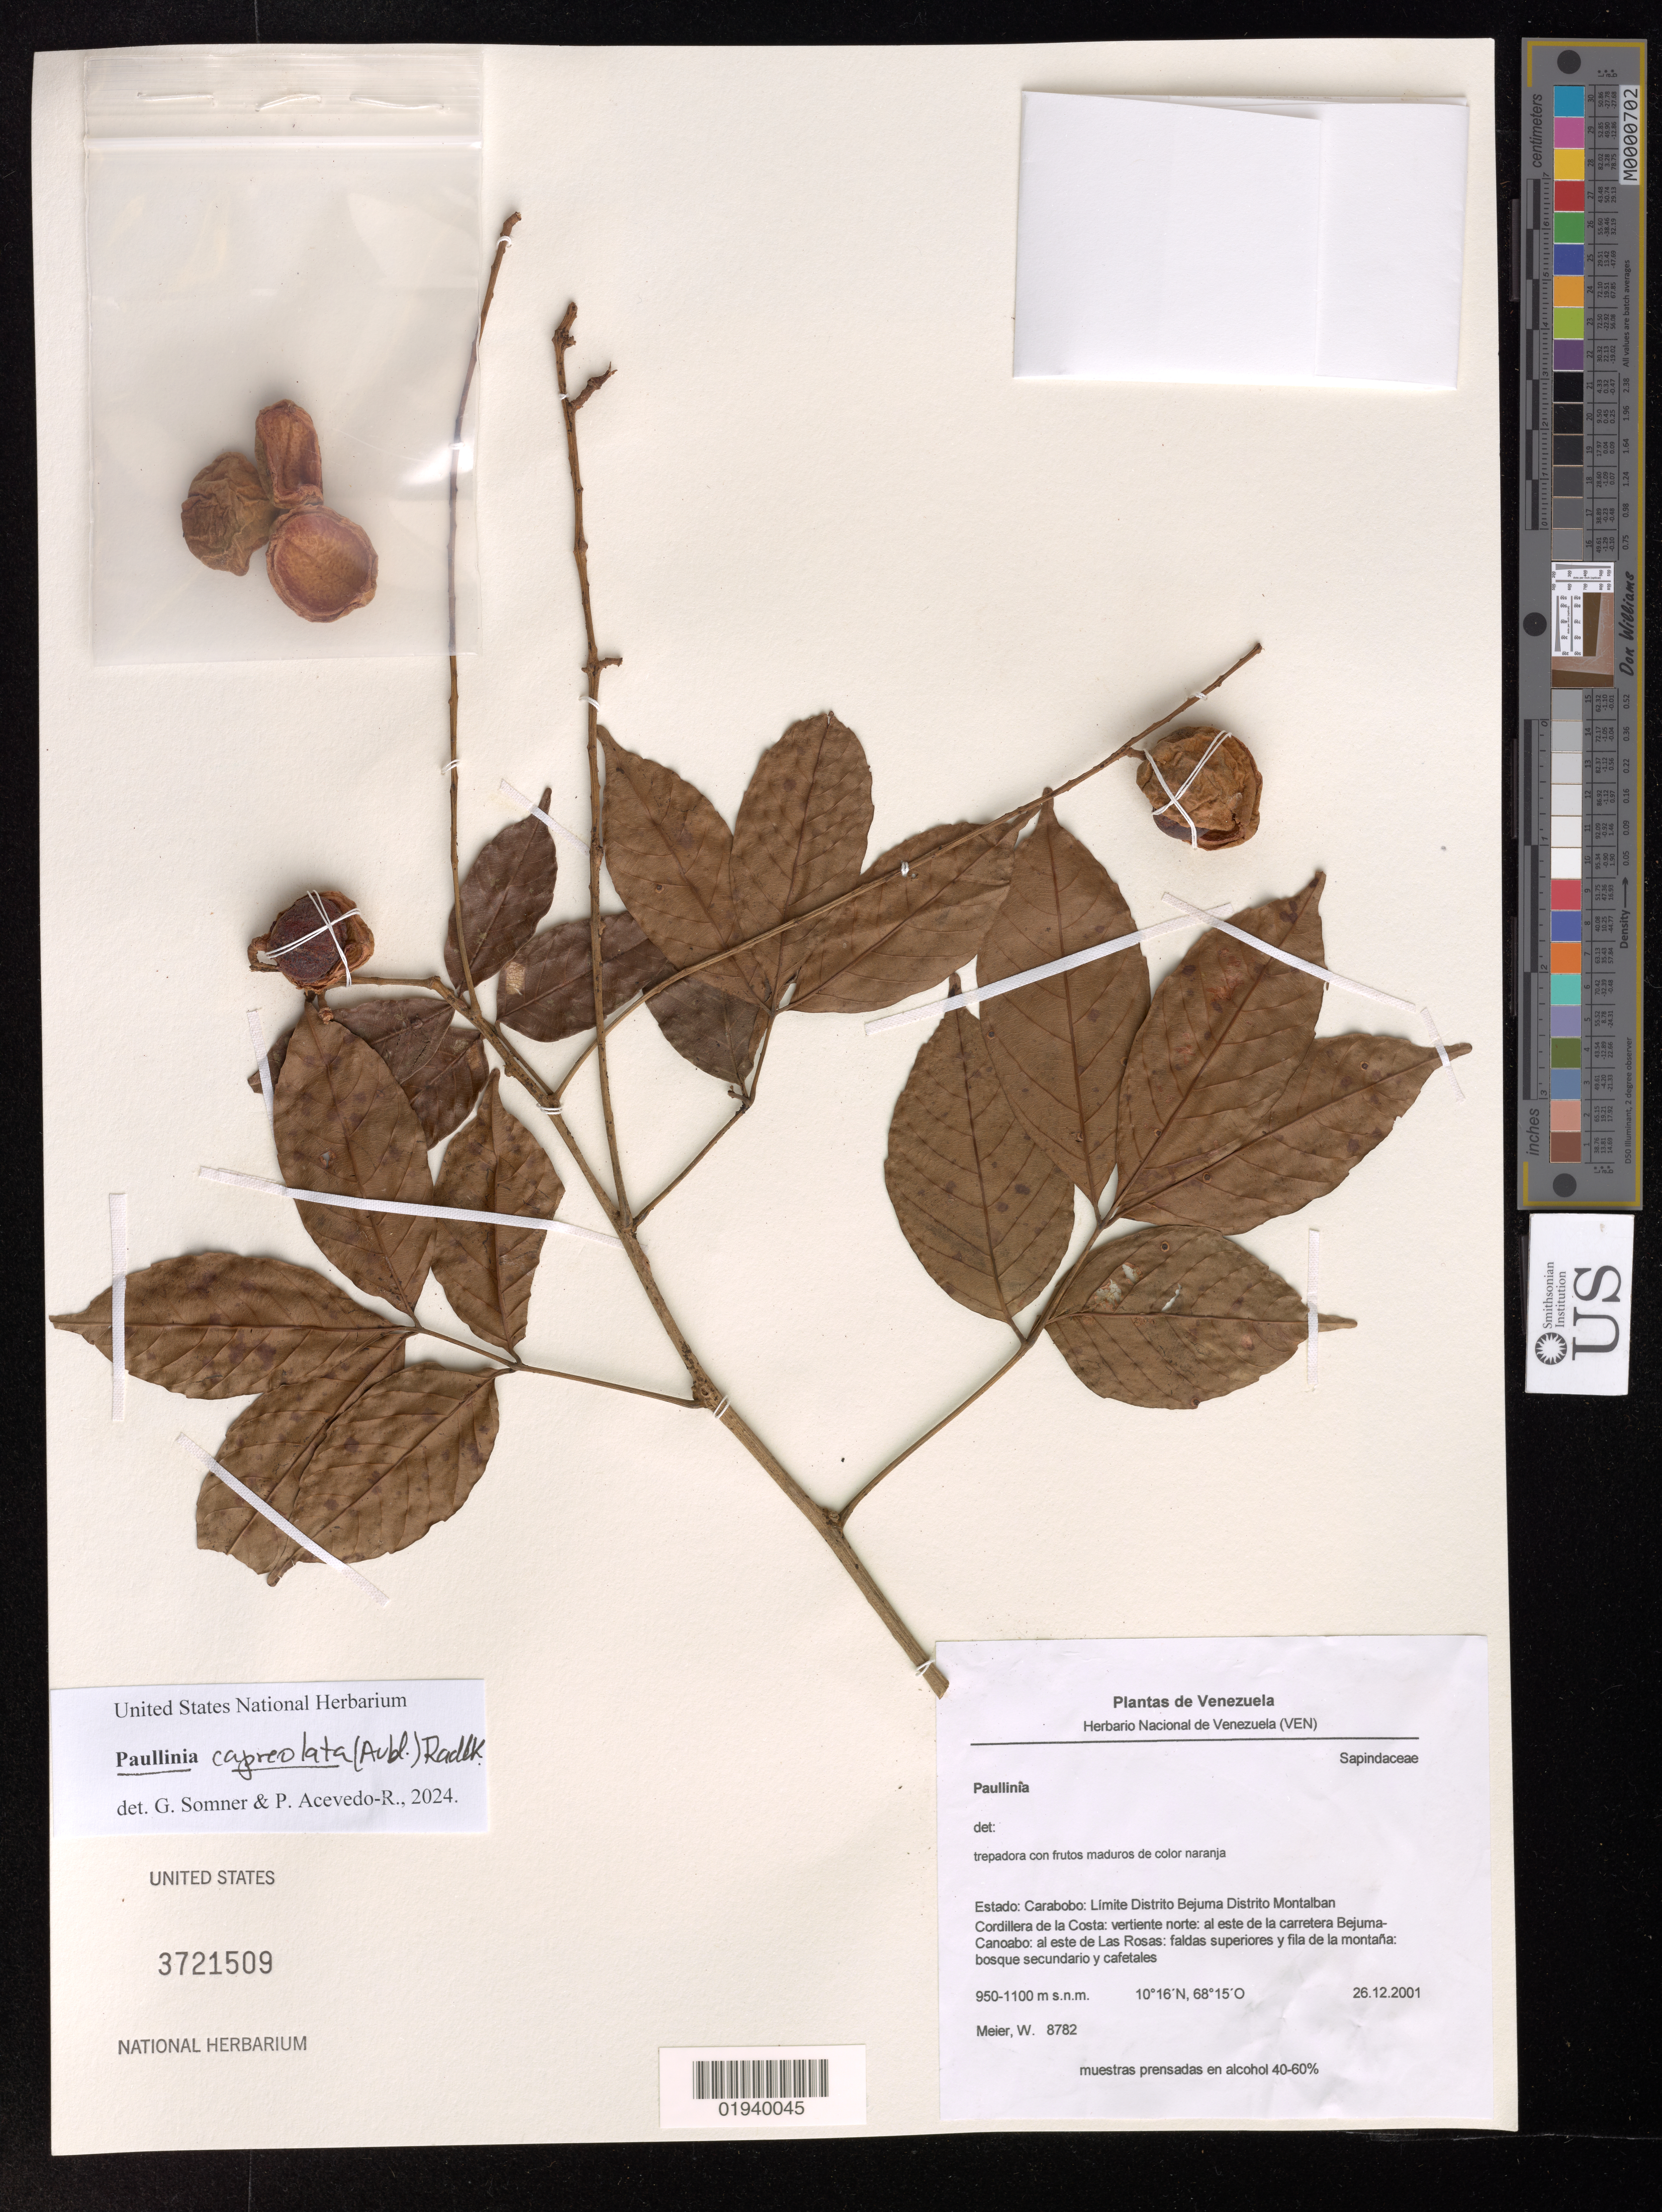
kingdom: Plantae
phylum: Tracheophyta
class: Magnoliopsida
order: Sapindales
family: Sapindaceae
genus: Paullinia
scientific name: Paullinia capreolata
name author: (Aubl.) Radlk.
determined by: Acevedo-Rodríguez, P.; Somner, G. V.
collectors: W. Meier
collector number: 8782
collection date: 2001-12-26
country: Venezuela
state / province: Carabobo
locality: Limite Distrito Bejuma Distriot Montalban. Cordillera de la Costa; vertiente norte; al este de la carretera Bejuma-Canoabo; al este de Las Rosas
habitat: Faldas superiores y fila de la montaña; bosque secundario y cafetales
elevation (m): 950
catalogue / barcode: US 3721509